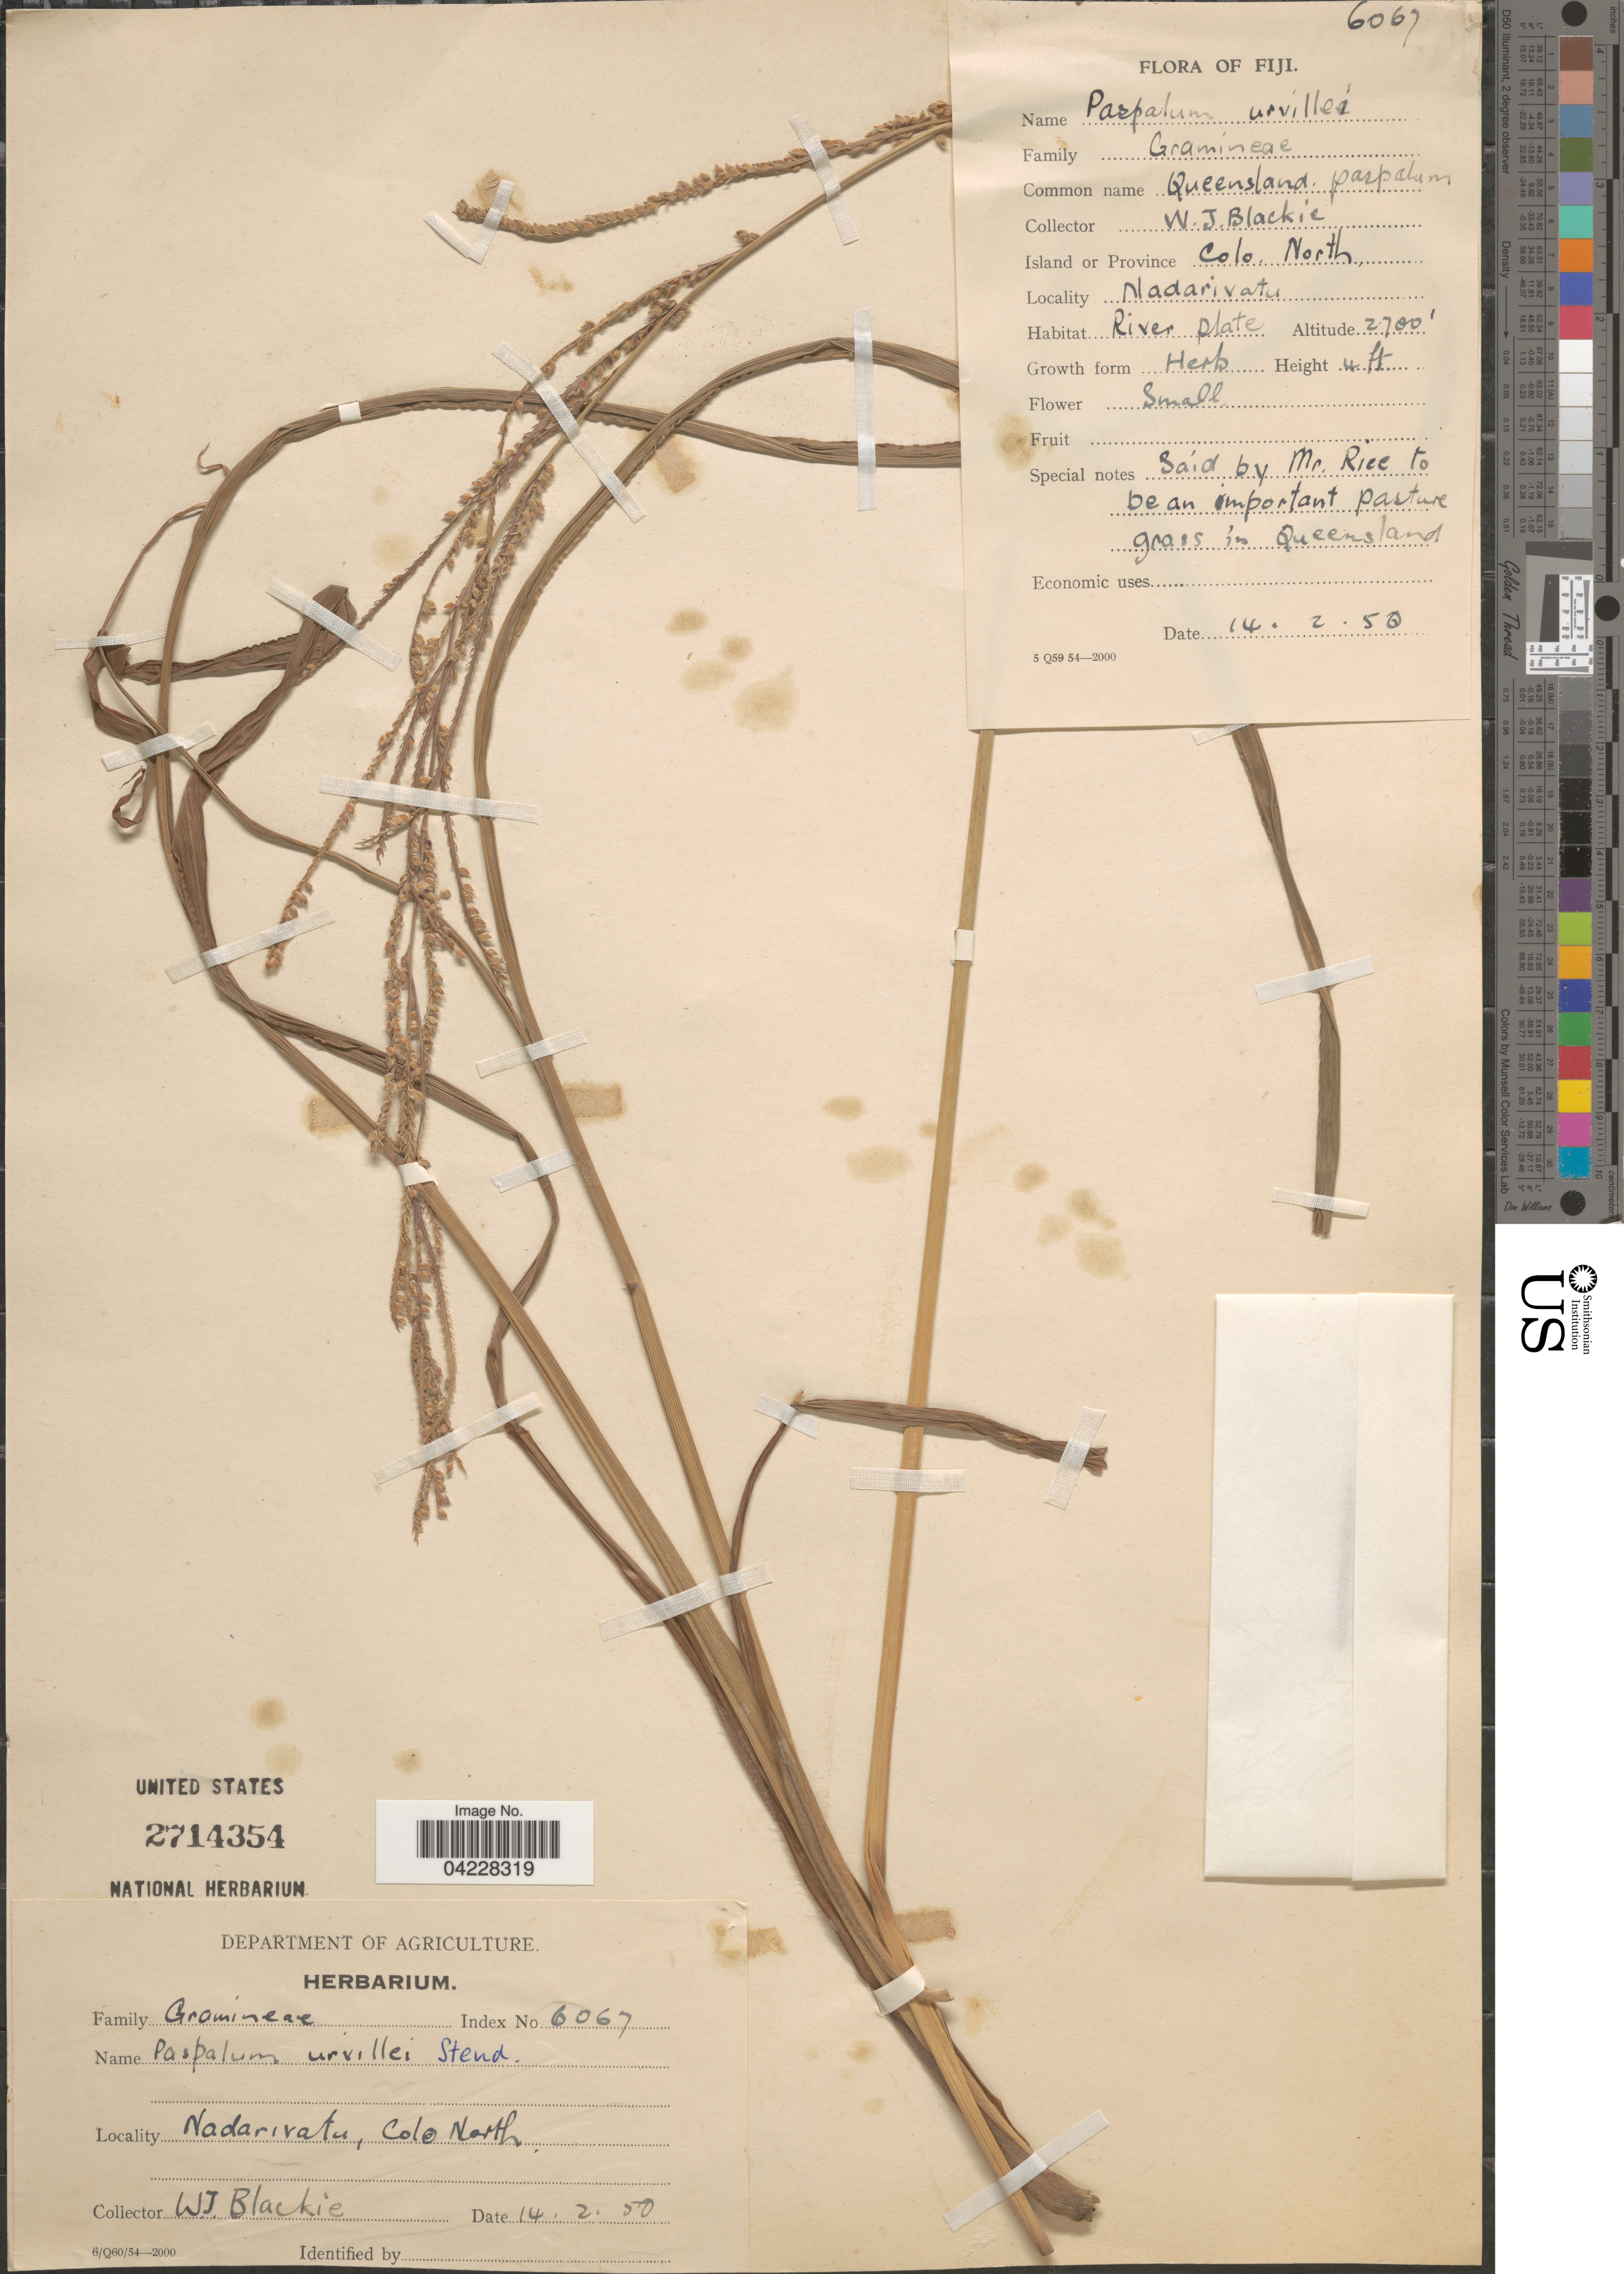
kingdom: Plantae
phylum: Tracheophyta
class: Liliopsida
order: Poales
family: Poaceae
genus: Paspalum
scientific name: Paspalum urvillei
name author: Steud.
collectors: W. Blackie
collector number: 6067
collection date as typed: Transcribed d/m/y: 14/2/50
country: Fiji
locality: Nadarivatu, Colo North. River plate.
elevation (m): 823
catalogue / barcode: US 2714354